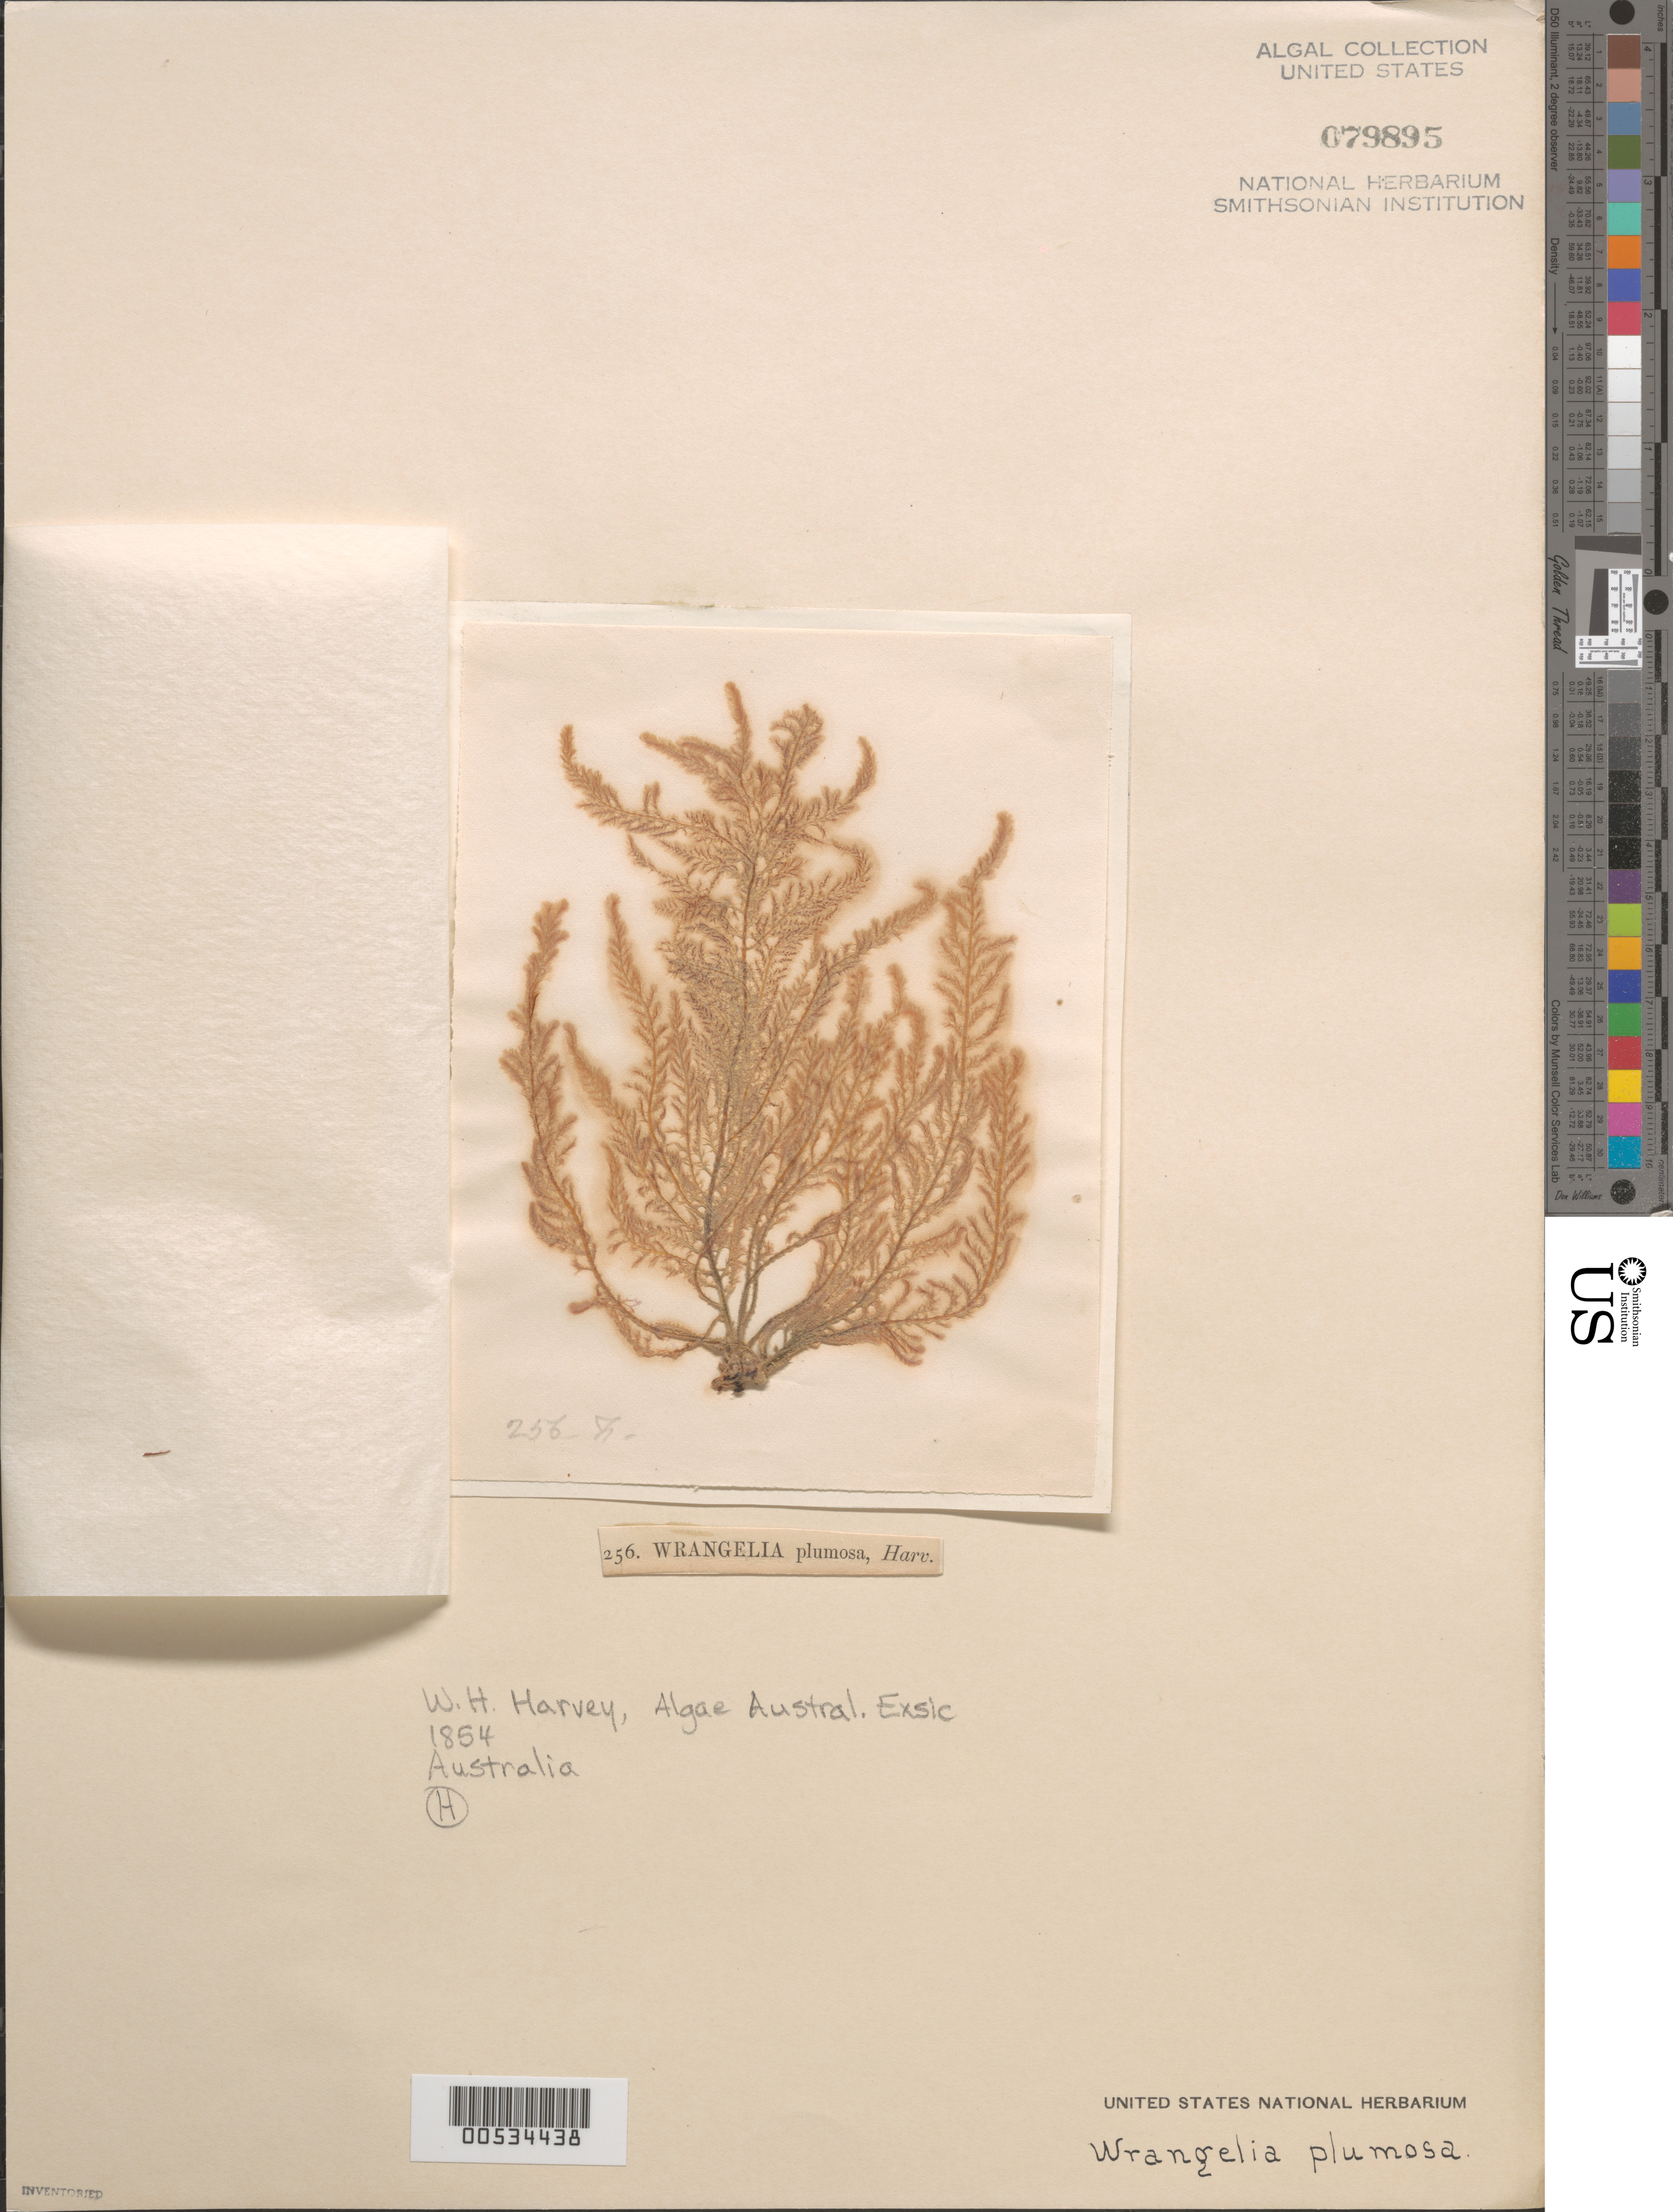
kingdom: Plantae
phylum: Rhodophyta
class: Florideophyceae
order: Ceramiales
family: Wrangeliaceae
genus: Wrangelia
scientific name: Wrangelia plumosa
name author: Harv.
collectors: W. Harvey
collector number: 256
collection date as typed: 1854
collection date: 1854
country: Australia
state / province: Western Australia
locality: Princess Royal Harbor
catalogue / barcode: US 79895